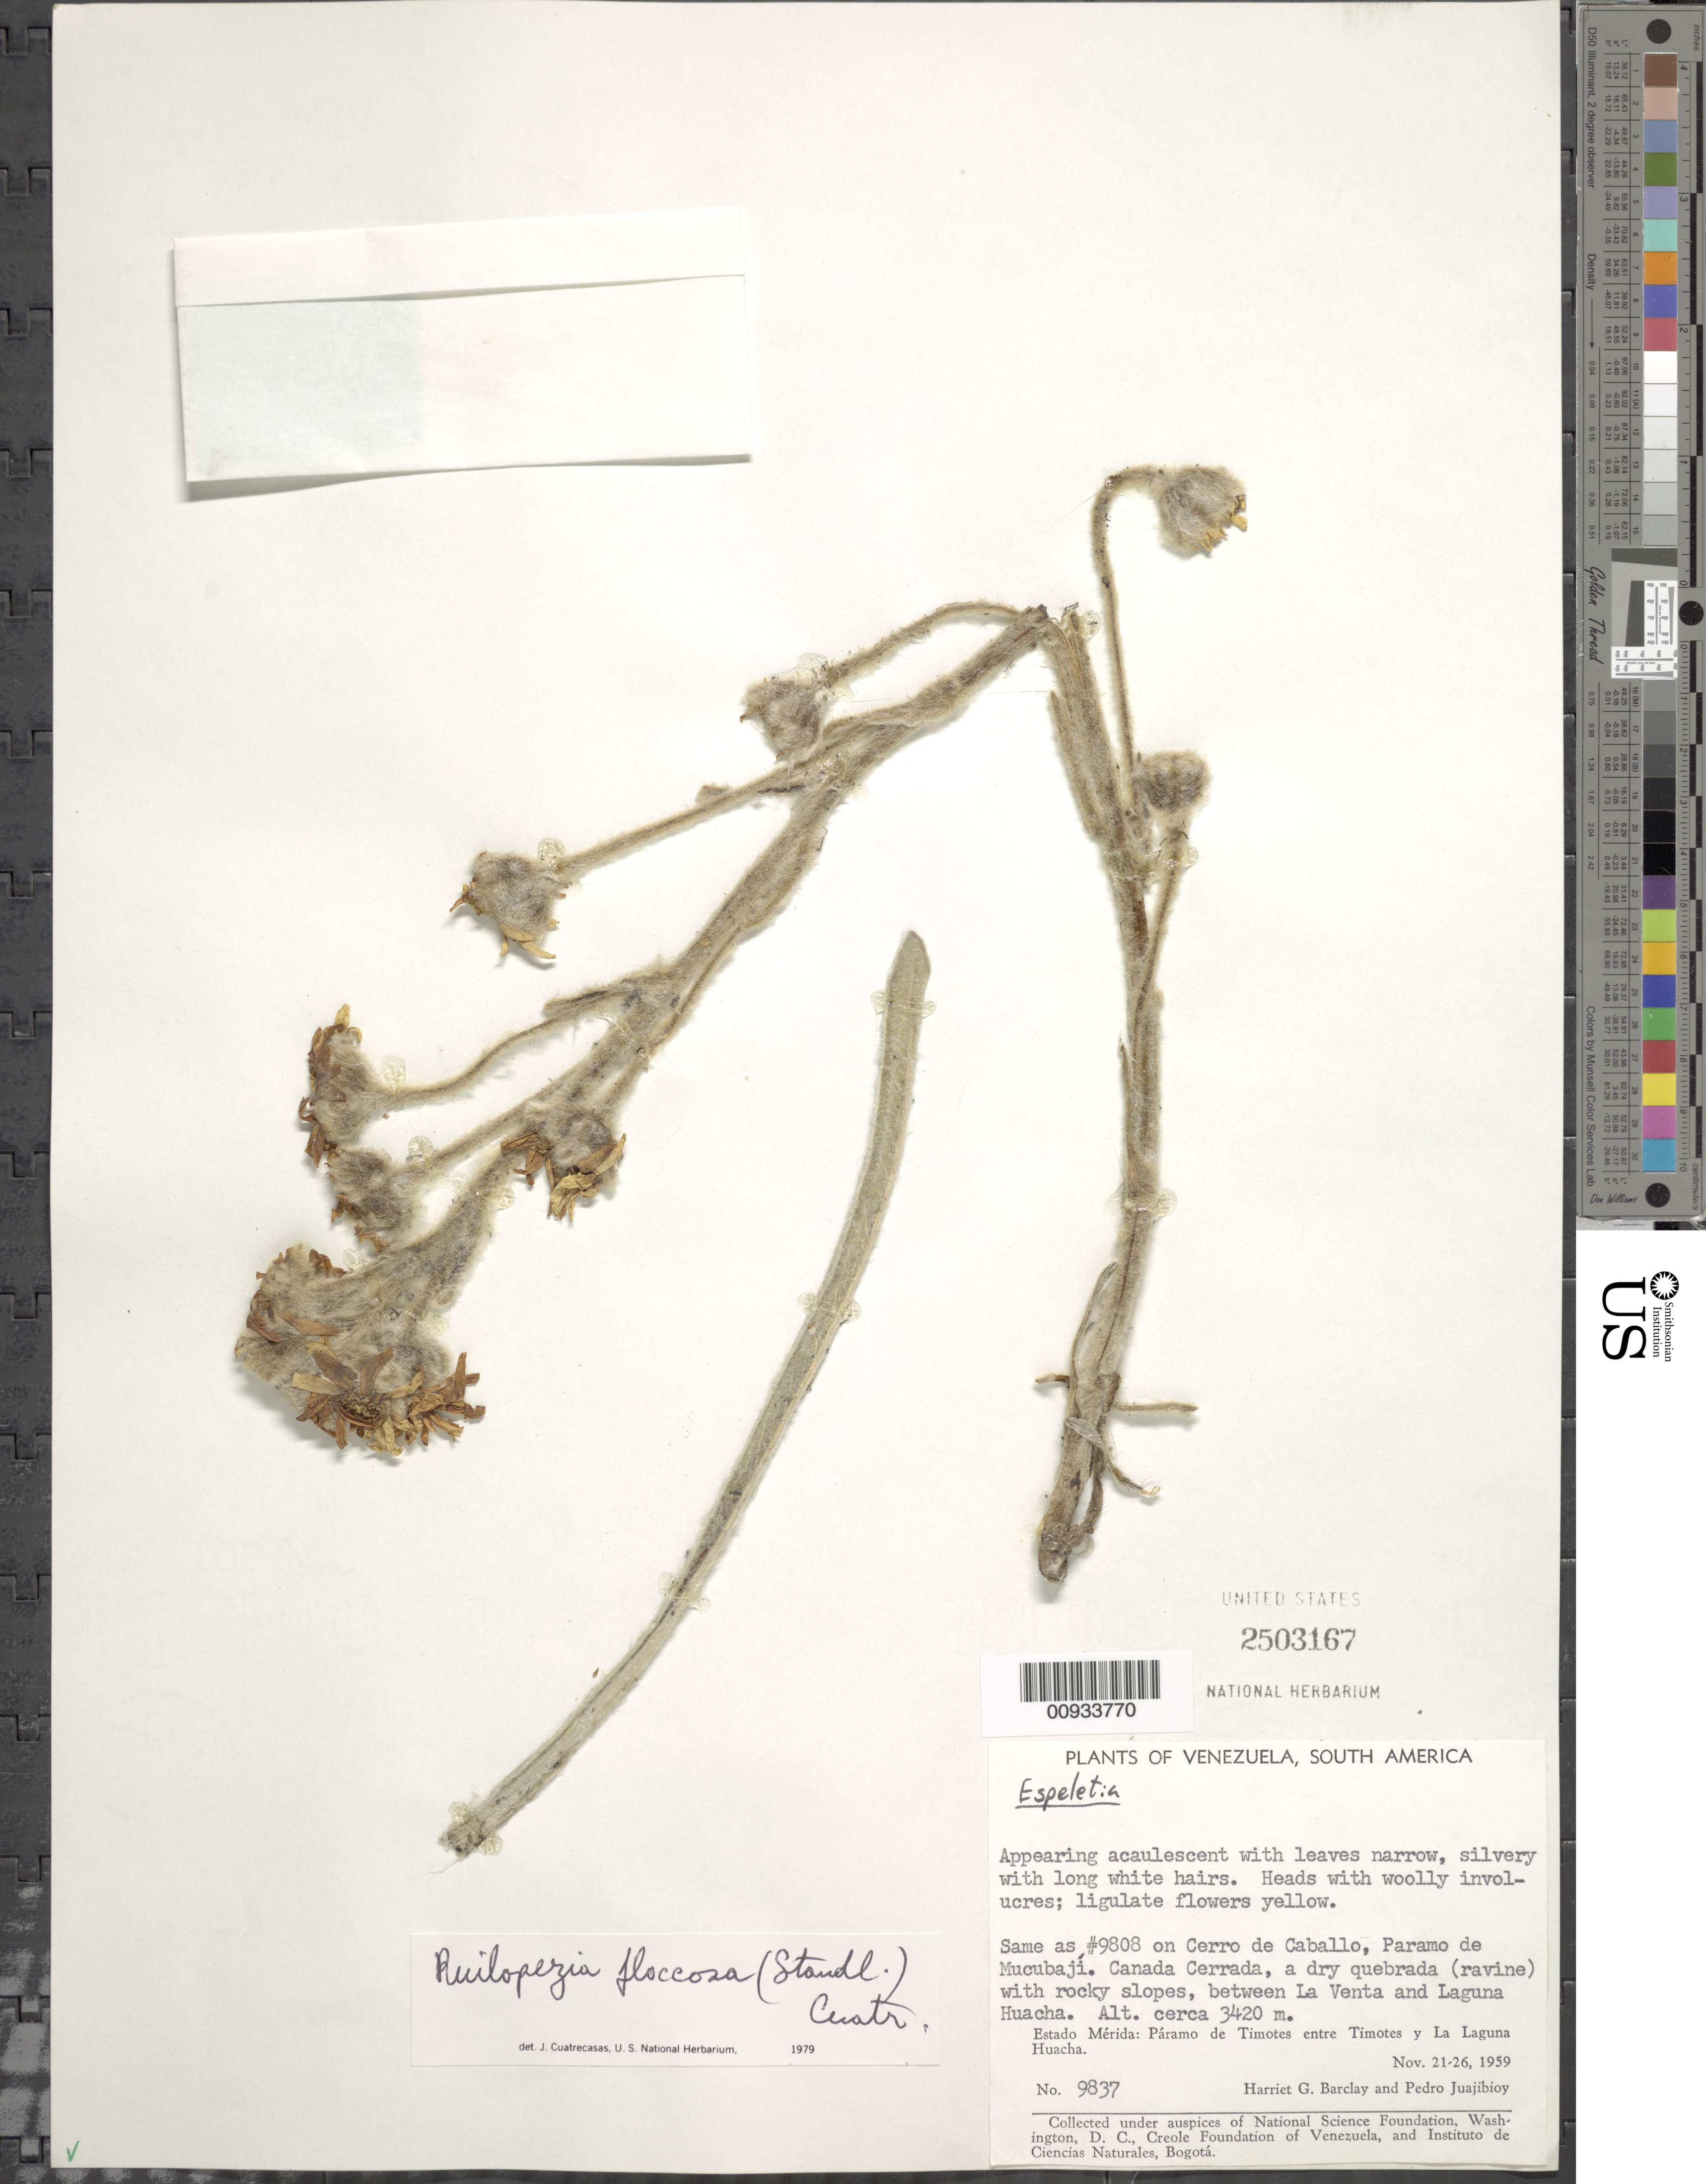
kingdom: Plantae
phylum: Tracheophyta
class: Magnoliopsida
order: Asterales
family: Asteraceae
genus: Ruilopezia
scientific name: Ruilopezia floccosa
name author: (Standl.) Cuatrec.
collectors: H. G. Barclay & P. Juajibioy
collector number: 9837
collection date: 1959-11-21/1959-11-26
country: Venezuela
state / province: Mérida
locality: Páramo de Timotes. Páramo de Timotes entre Timotes y La Laguna Guacha. Same as #9808 on Cerro de Caballo, Cañada Cerrada, a dry quebrada with rocky slopes, between La venta and Laguna Huacha.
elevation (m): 3420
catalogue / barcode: US 2503167